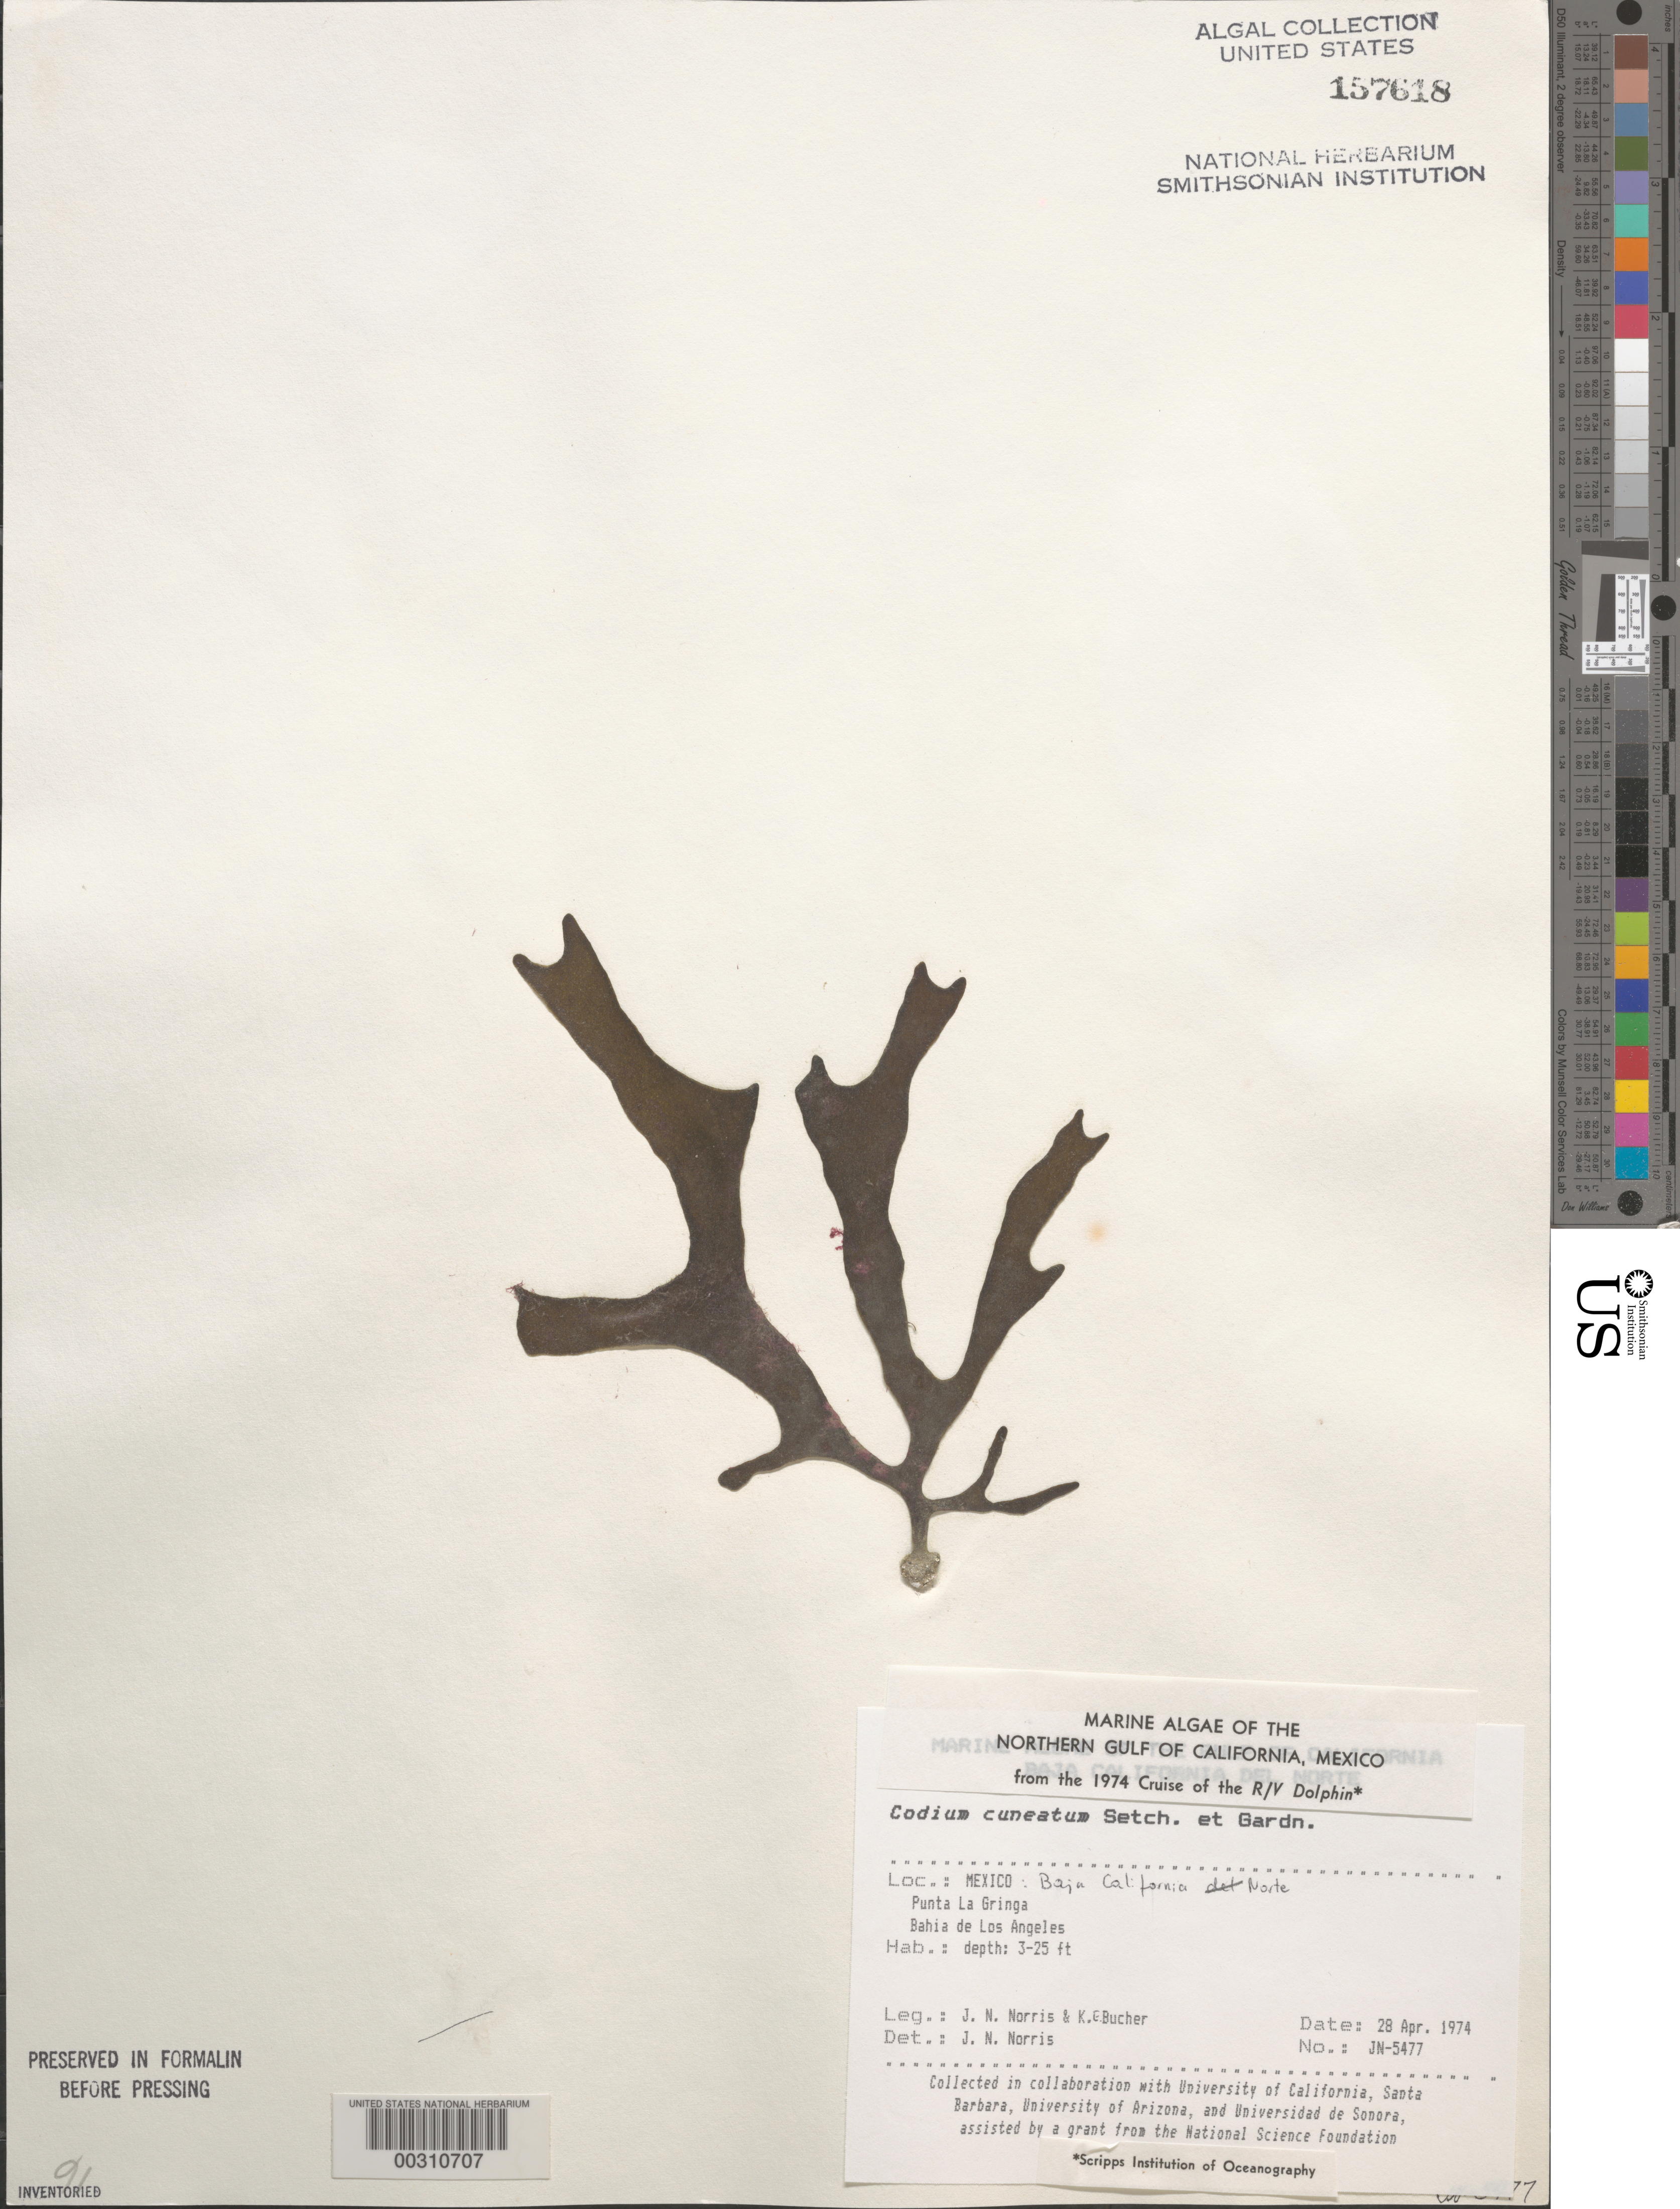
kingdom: Plantae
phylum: Chlorophyta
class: Ulvophyceae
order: Bryopsidales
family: Codiaceae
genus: Codium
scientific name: Codium simulans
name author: Setch. & N.L. Gardner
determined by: Algae name updating Project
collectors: J. N. Norris & K. E. Bucher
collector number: JN-5477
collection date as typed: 28 Apr 1974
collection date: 1974-04-28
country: Mexico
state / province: Baja California Norte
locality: Punta La Gringa, Bahia de los Angeles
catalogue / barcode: US 157618